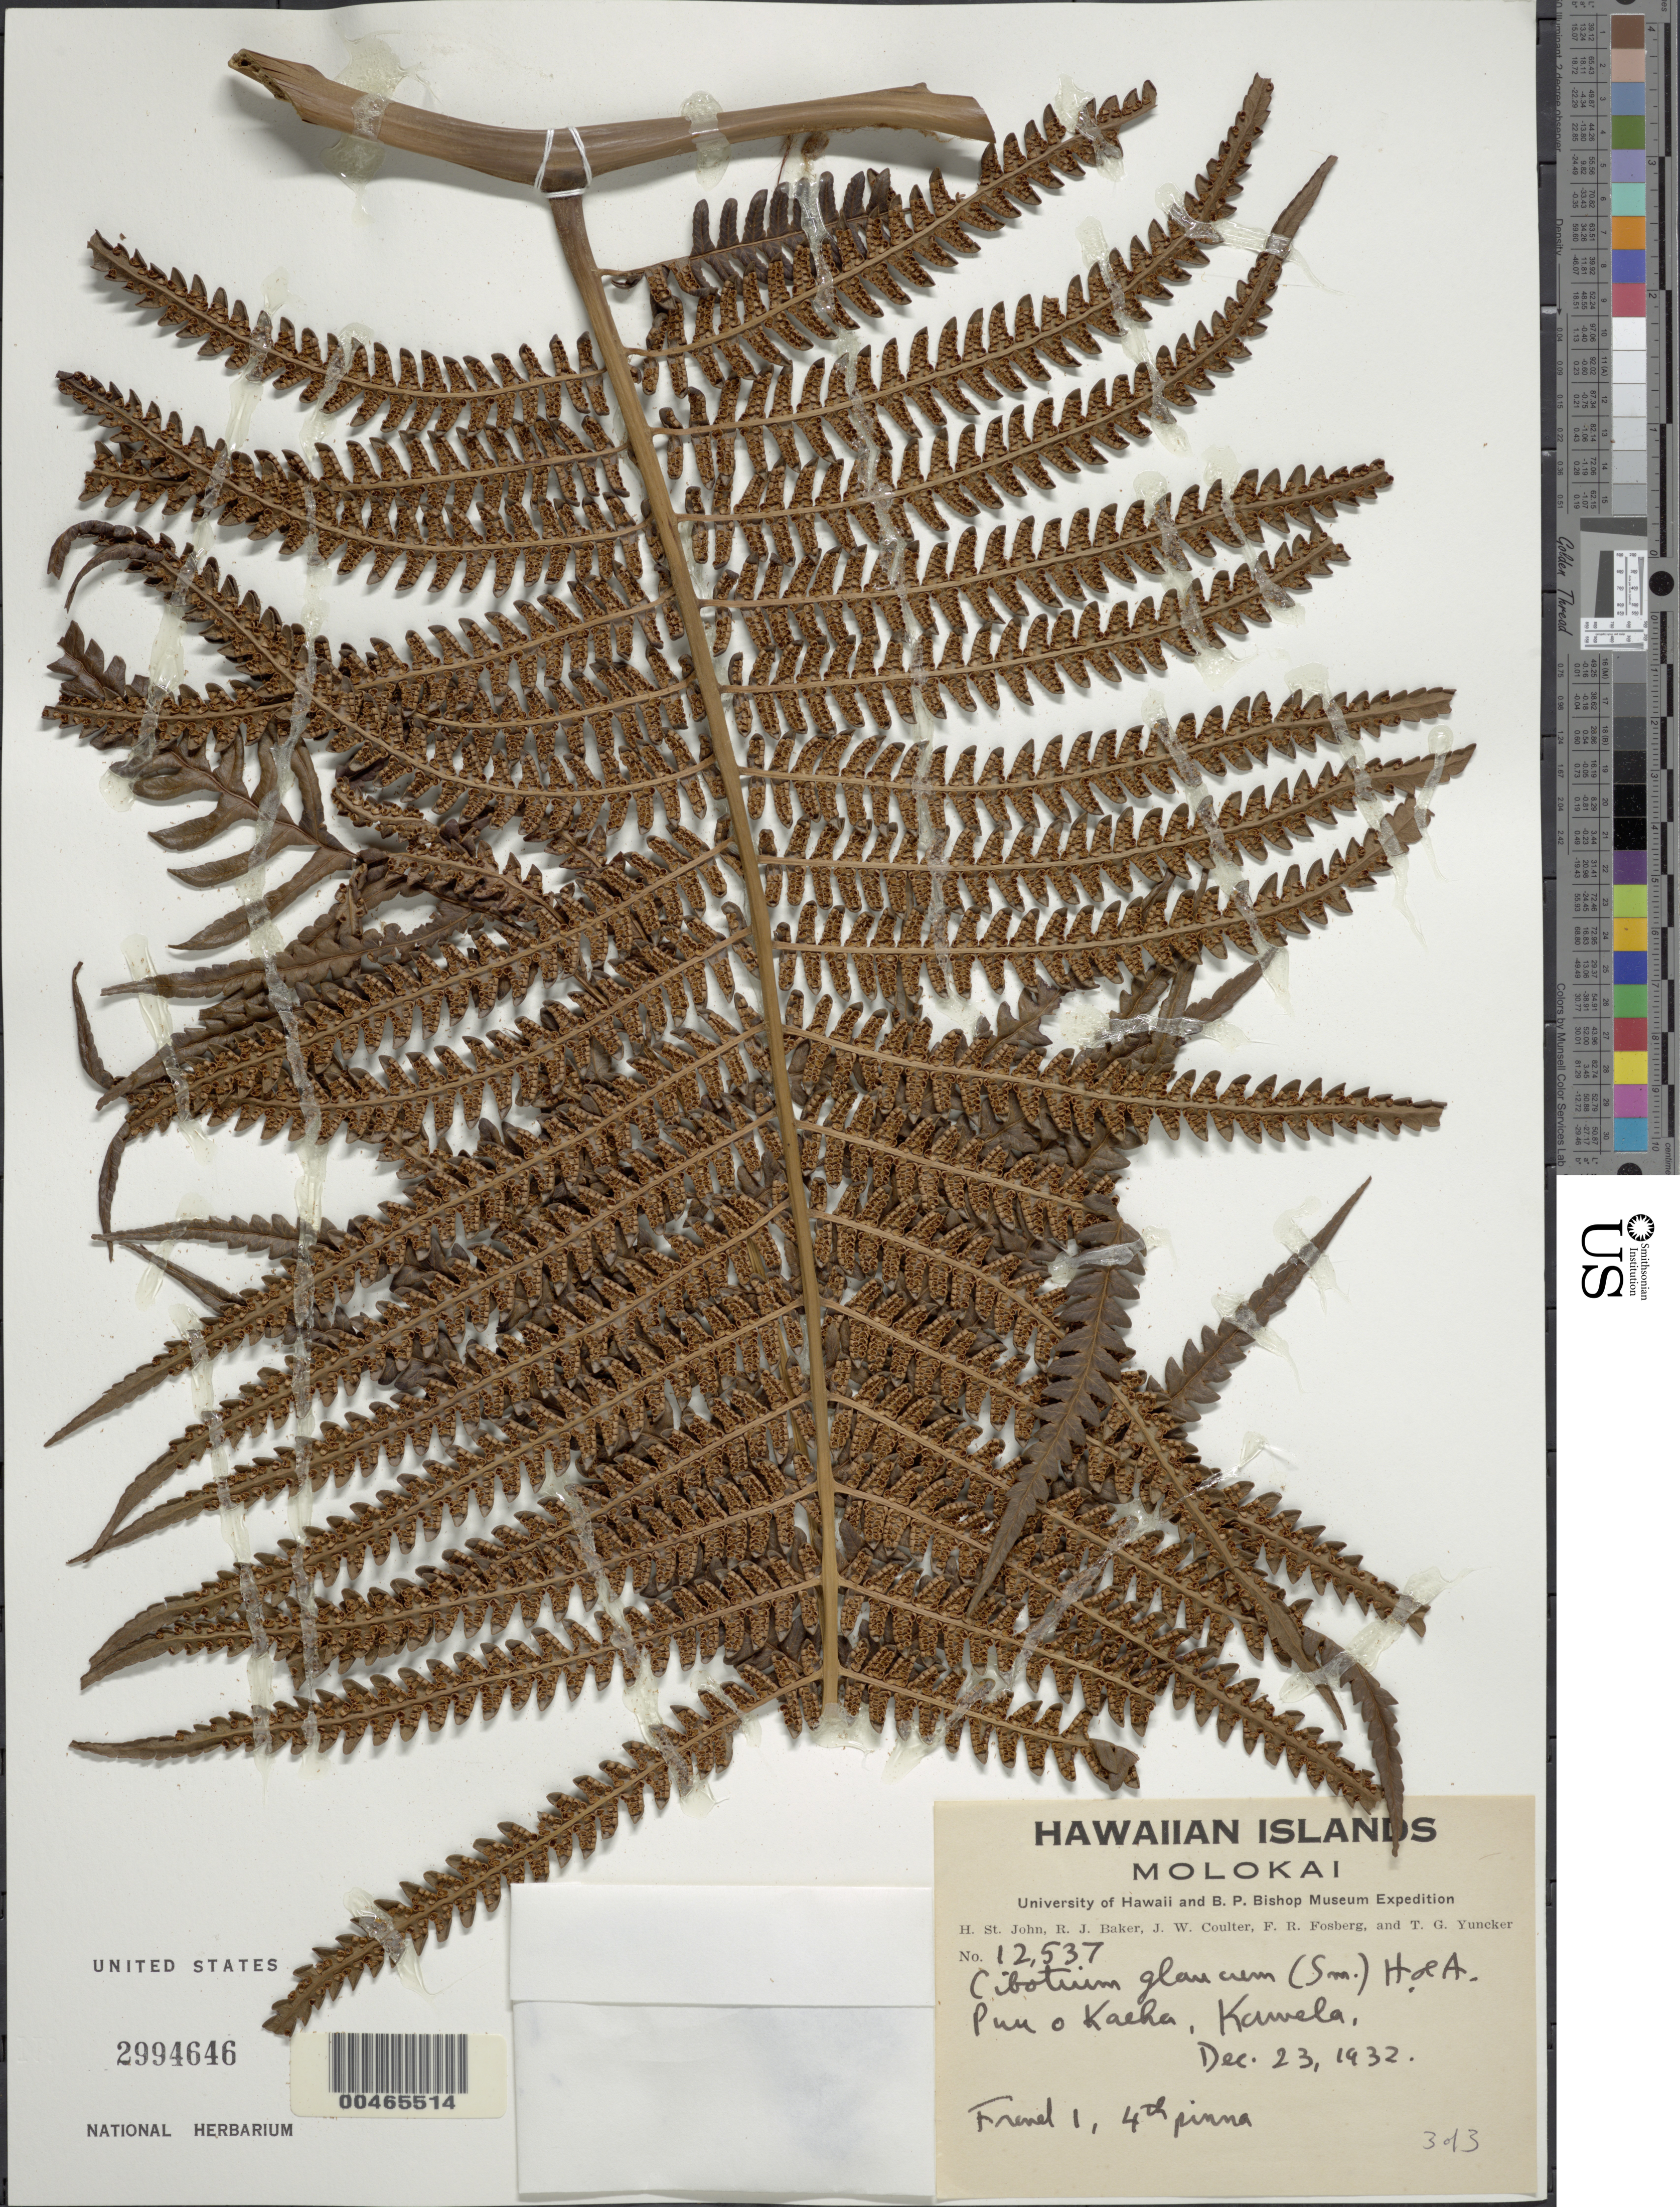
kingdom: Plantae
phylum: Tracheophyta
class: Polypodiopsida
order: Cyatheales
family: Cibotiaceae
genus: Cibotium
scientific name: Cibotium glaucum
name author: (Sm.) Hook. & Arn.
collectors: H. St. John, R. J. Baker, J. W. Coulter & F. R. Fosberg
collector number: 12537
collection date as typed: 23 Dec 1932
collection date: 1932-12-23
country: United States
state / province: Hawaii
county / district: Maui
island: Moloka'i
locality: Puu o Kaeha, Kawela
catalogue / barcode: US 2994646